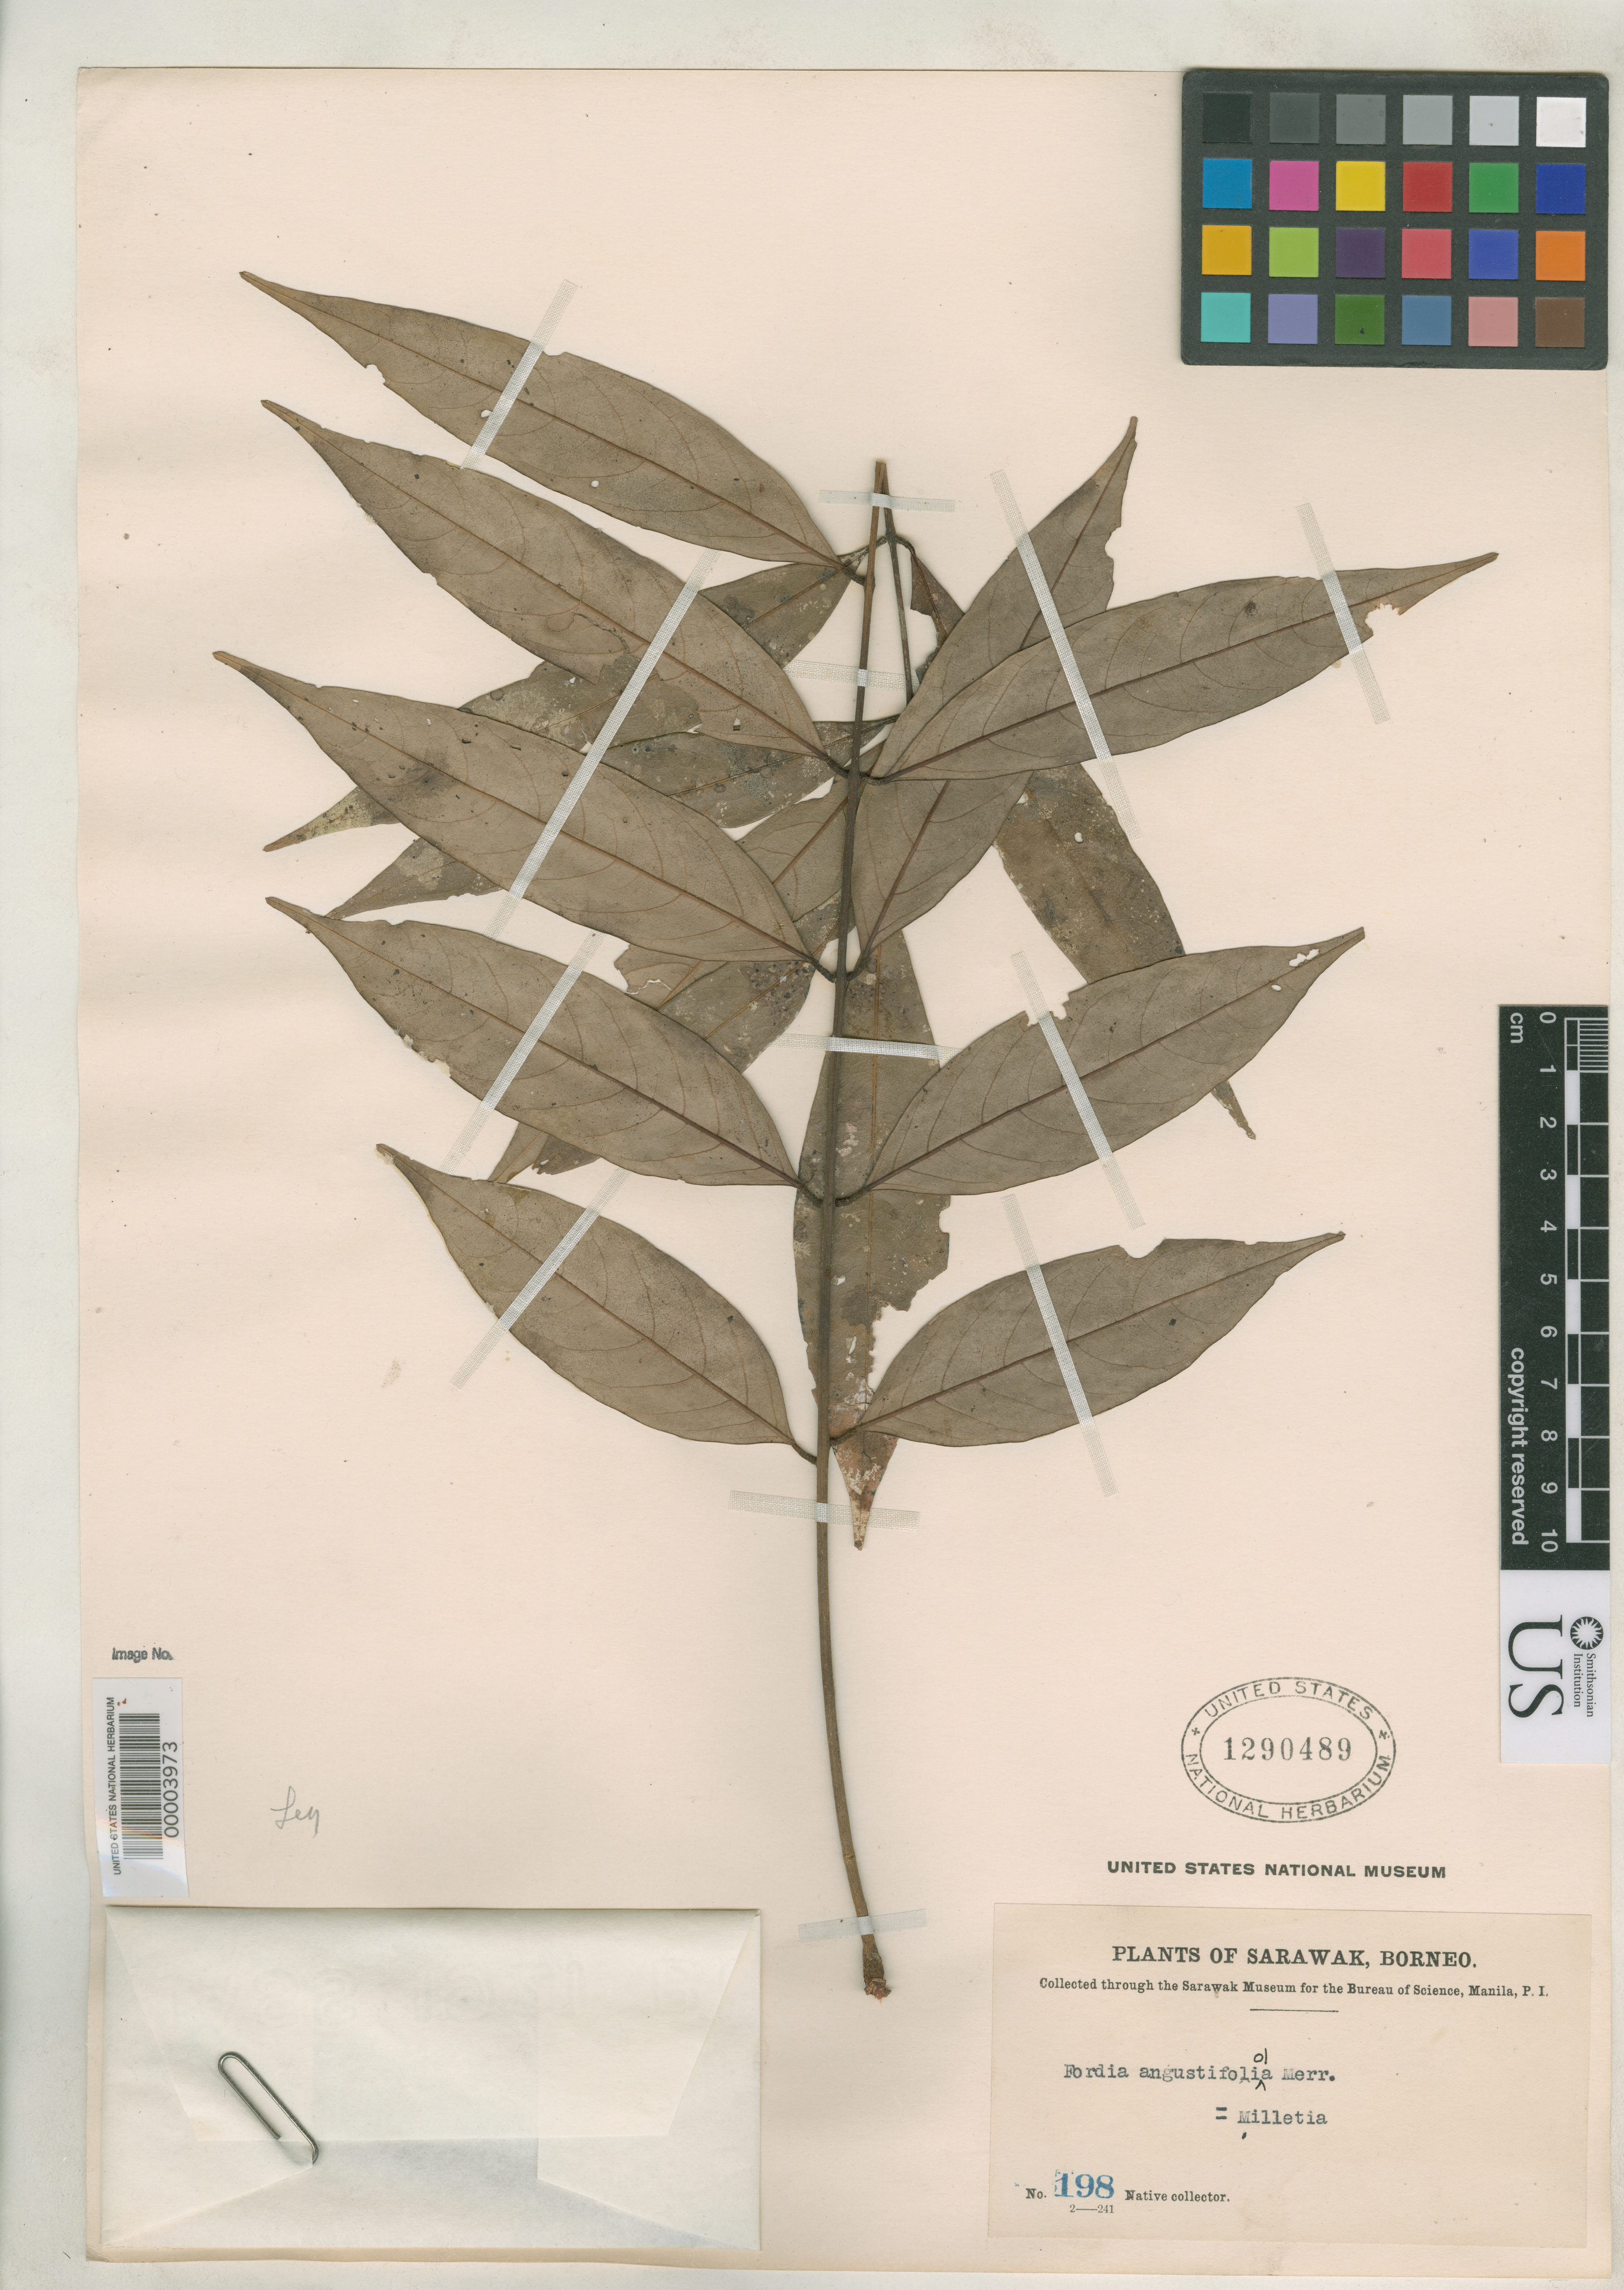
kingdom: Plantae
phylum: Tracheophyta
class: Magnoliopsida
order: Fabales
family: Fabaceae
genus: Fordia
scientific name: Fordia angustifoliola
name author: Merr.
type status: Isotype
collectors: Native collector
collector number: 198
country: Malaysia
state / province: Sarawak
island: Borneo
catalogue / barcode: US 1290489